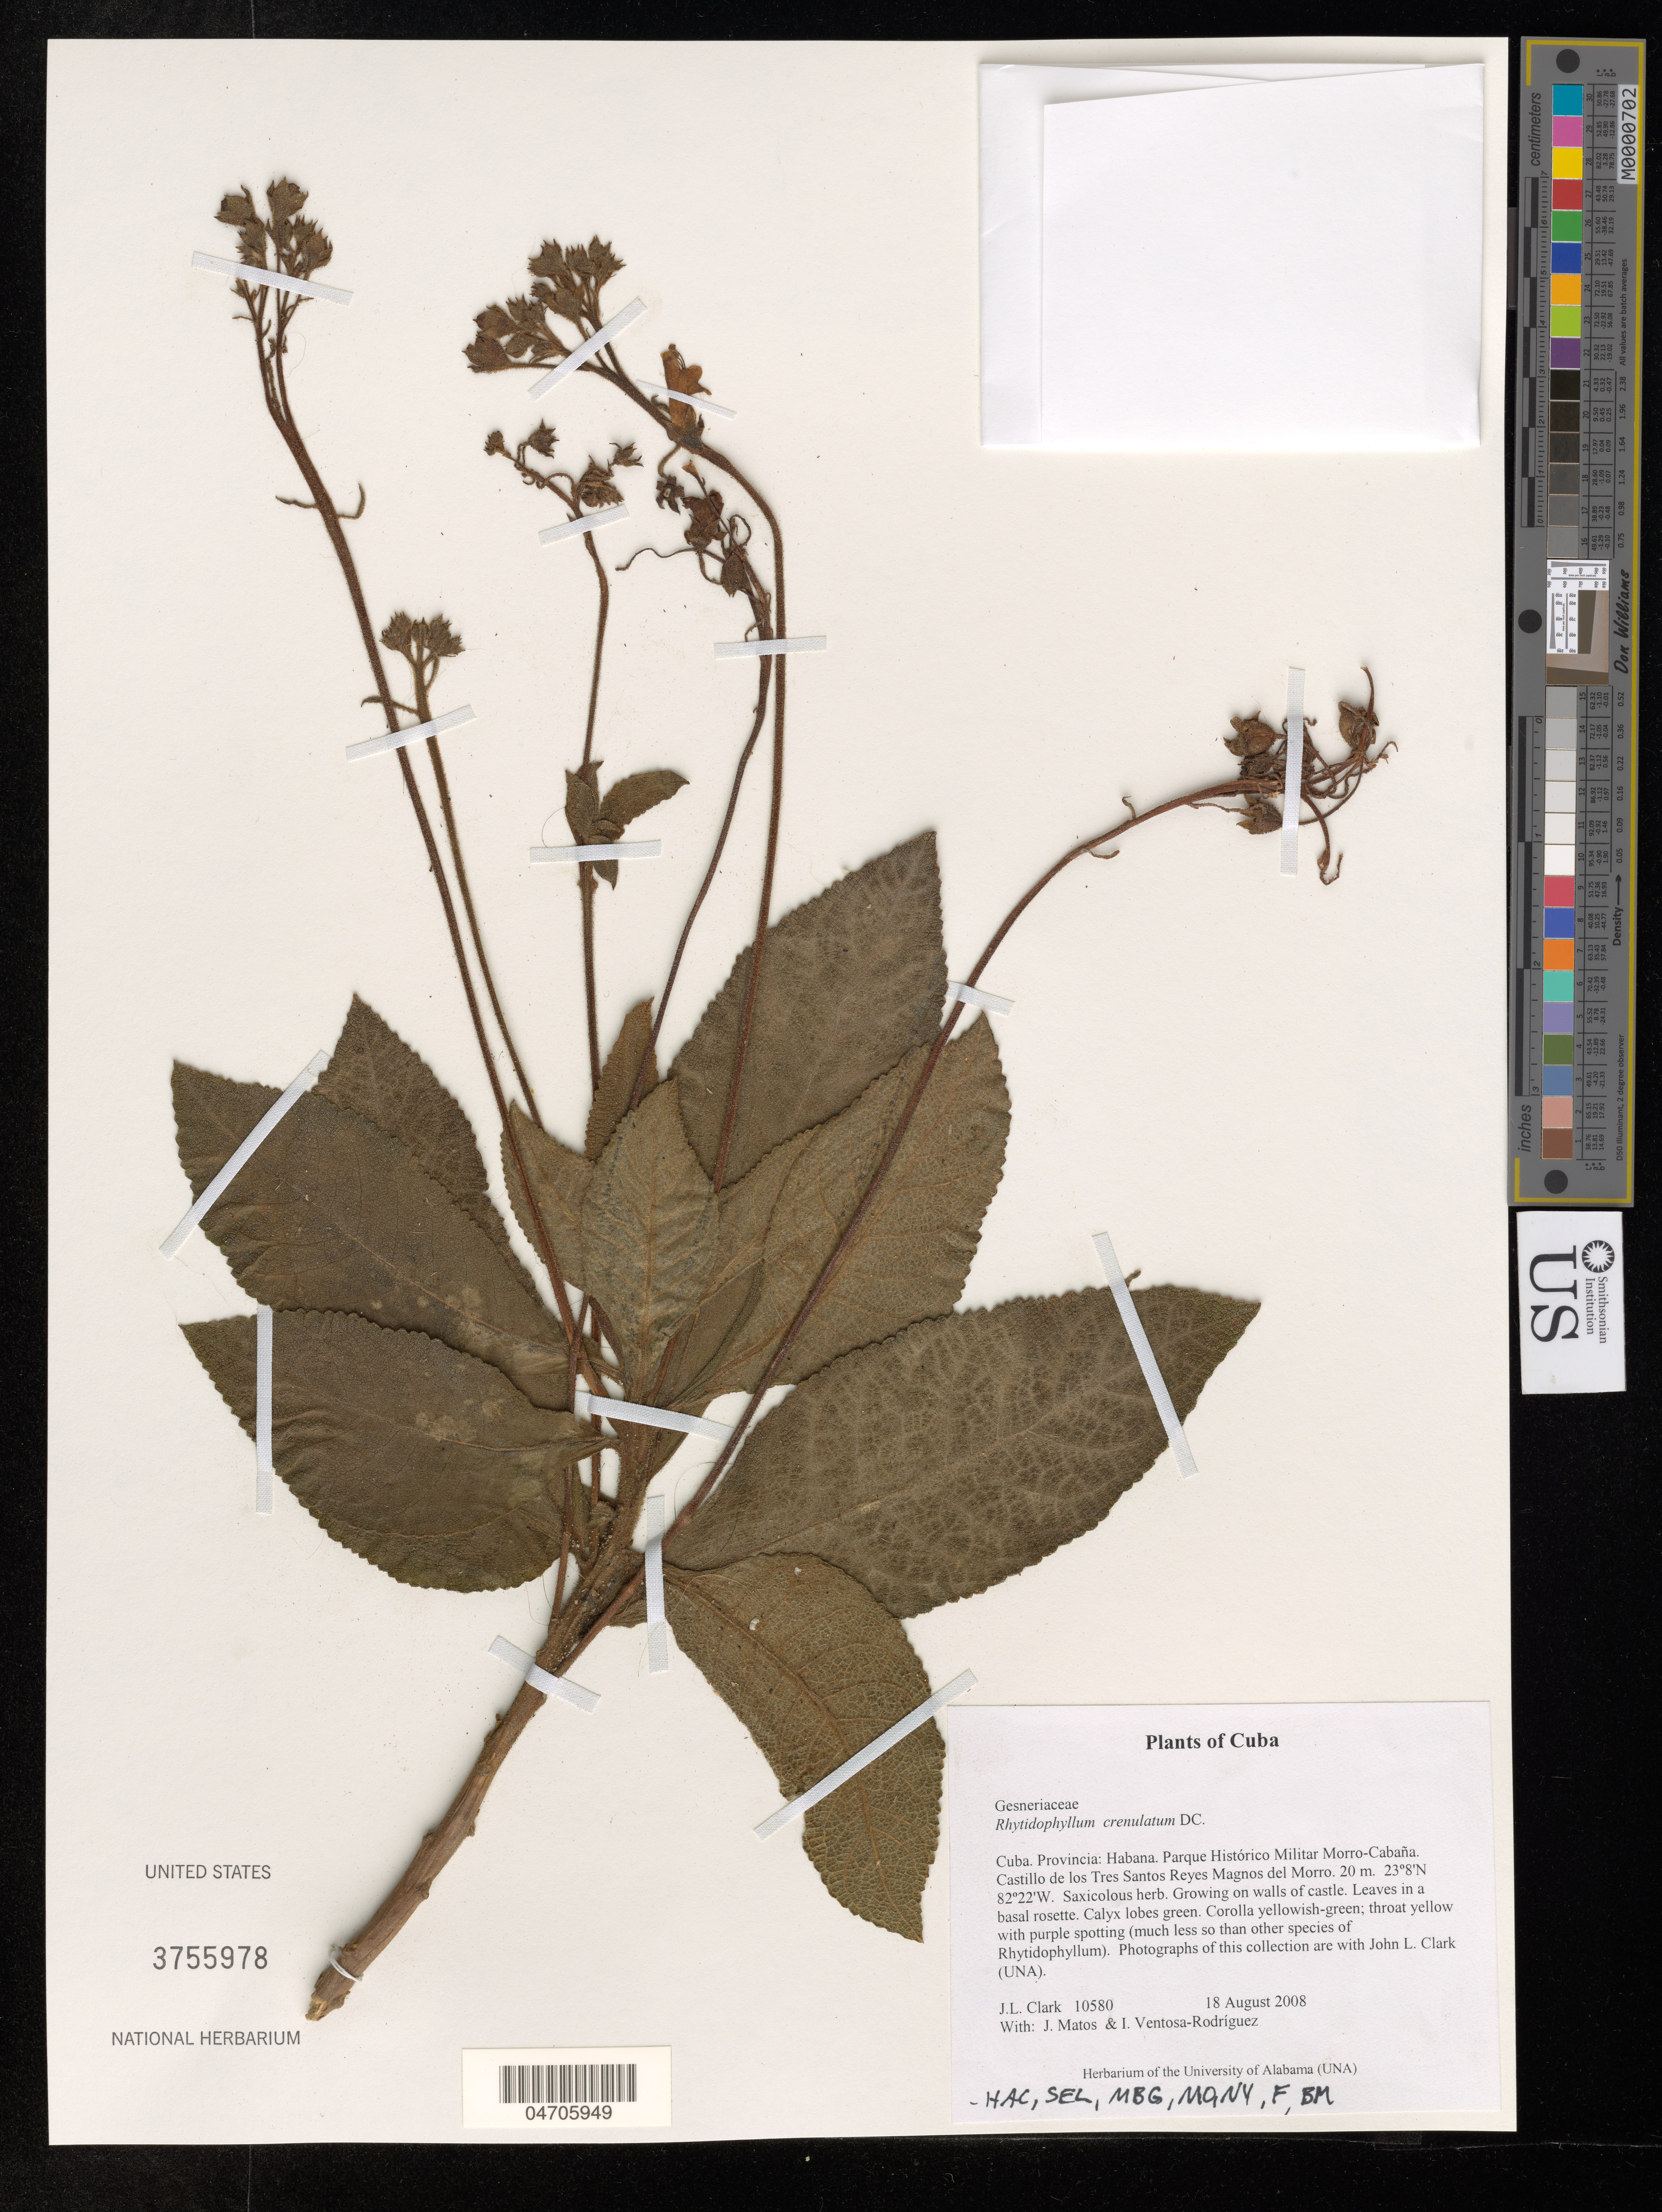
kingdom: Plantae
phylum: Tracheophyta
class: Magnoliopsida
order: Lamiales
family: Gesneriaceae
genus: Rhytidophyllum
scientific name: Rhytidophyllum crenulatum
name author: DC.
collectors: J. L. Clark, J. Matos & I. Ventosa-Rodríquez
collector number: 10580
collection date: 2008-08-18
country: Cuba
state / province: La Habana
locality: Provincia: Habana. Parque Histórico Militar Morro-Cabaña. Castillo de los Tres Santos Reyes Magnos del Morro.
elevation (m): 20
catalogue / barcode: US 3755978